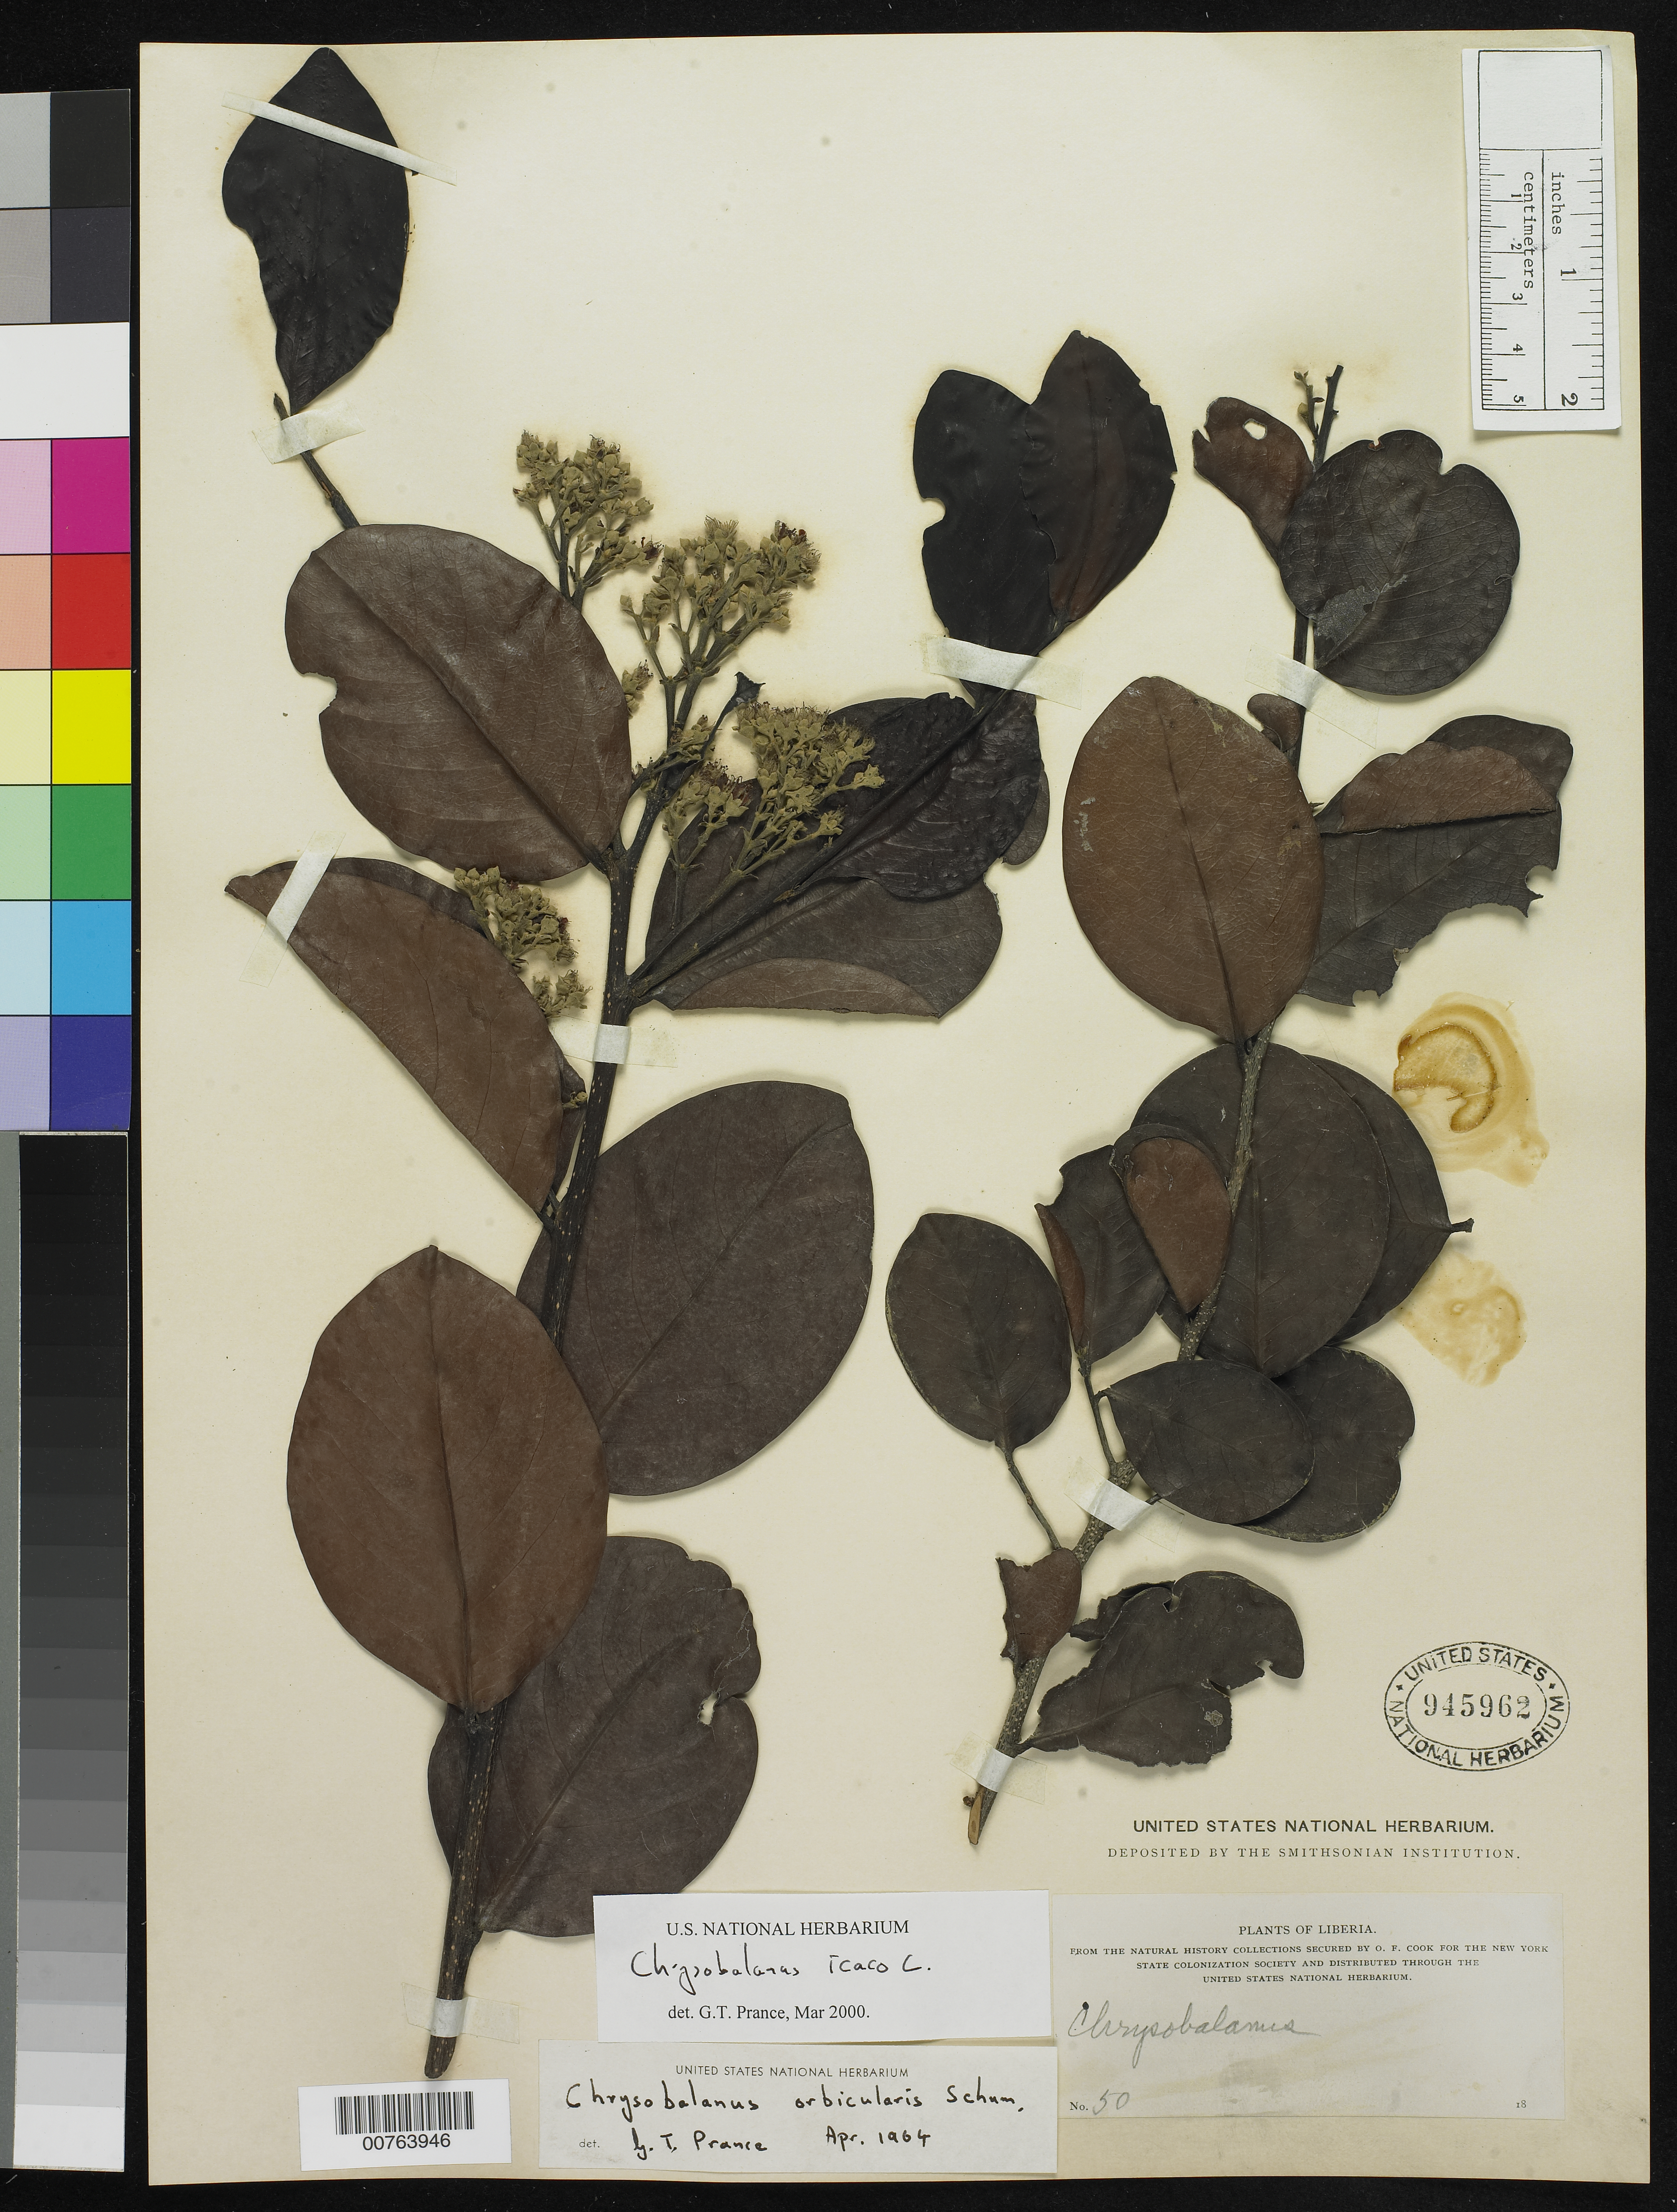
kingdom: Plantae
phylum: Tracheophyta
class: Magnoliopsida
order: Malpighiales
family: Chrysobalanaceae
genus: Chrysobalanus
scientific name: Chrysobalanus icaco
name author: L.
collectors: O. F. Cook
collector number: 50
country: Liberia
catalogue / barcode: US 945962